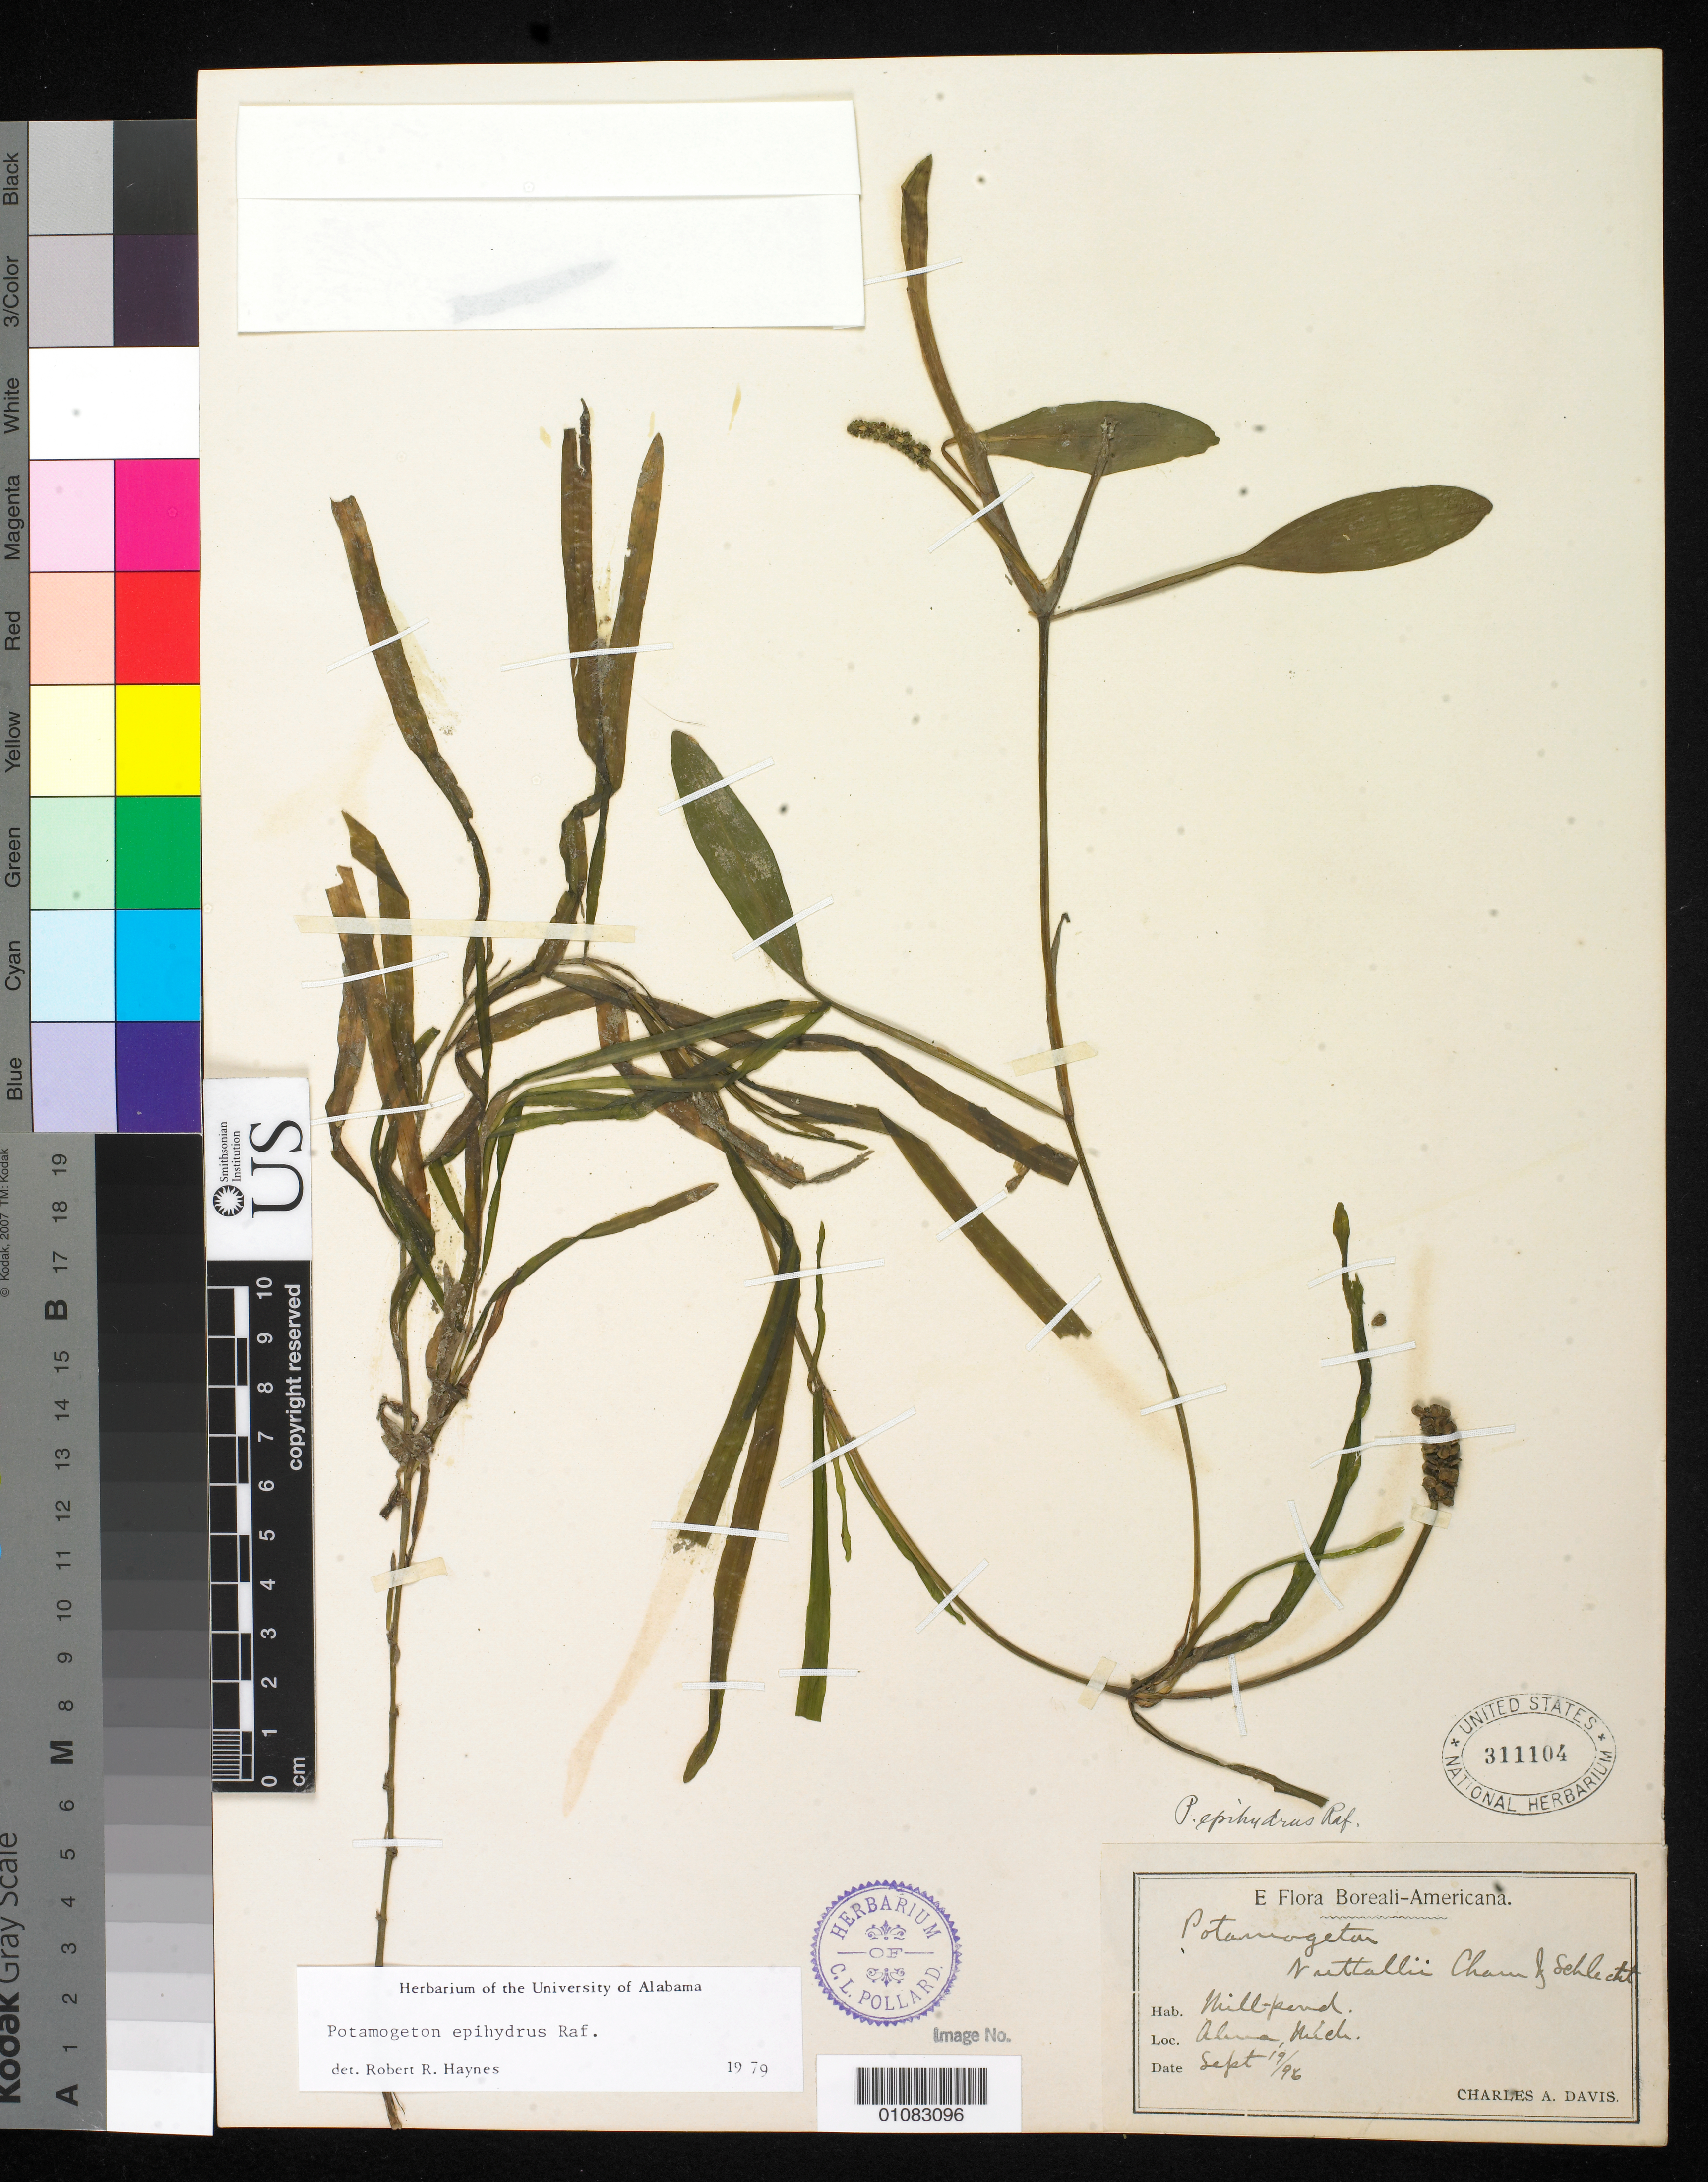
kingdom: Plantae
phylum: Tracheophyta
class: Liliopsida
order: Alismatales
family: Potamogetonaceae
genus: Potamogeton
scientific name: Potamogeton epihydrus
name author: Raf.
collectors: C. Davis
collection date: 1896-09-19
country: United States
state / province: Michigan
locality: Alamo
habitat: Mill pond.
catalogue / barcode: US 311104